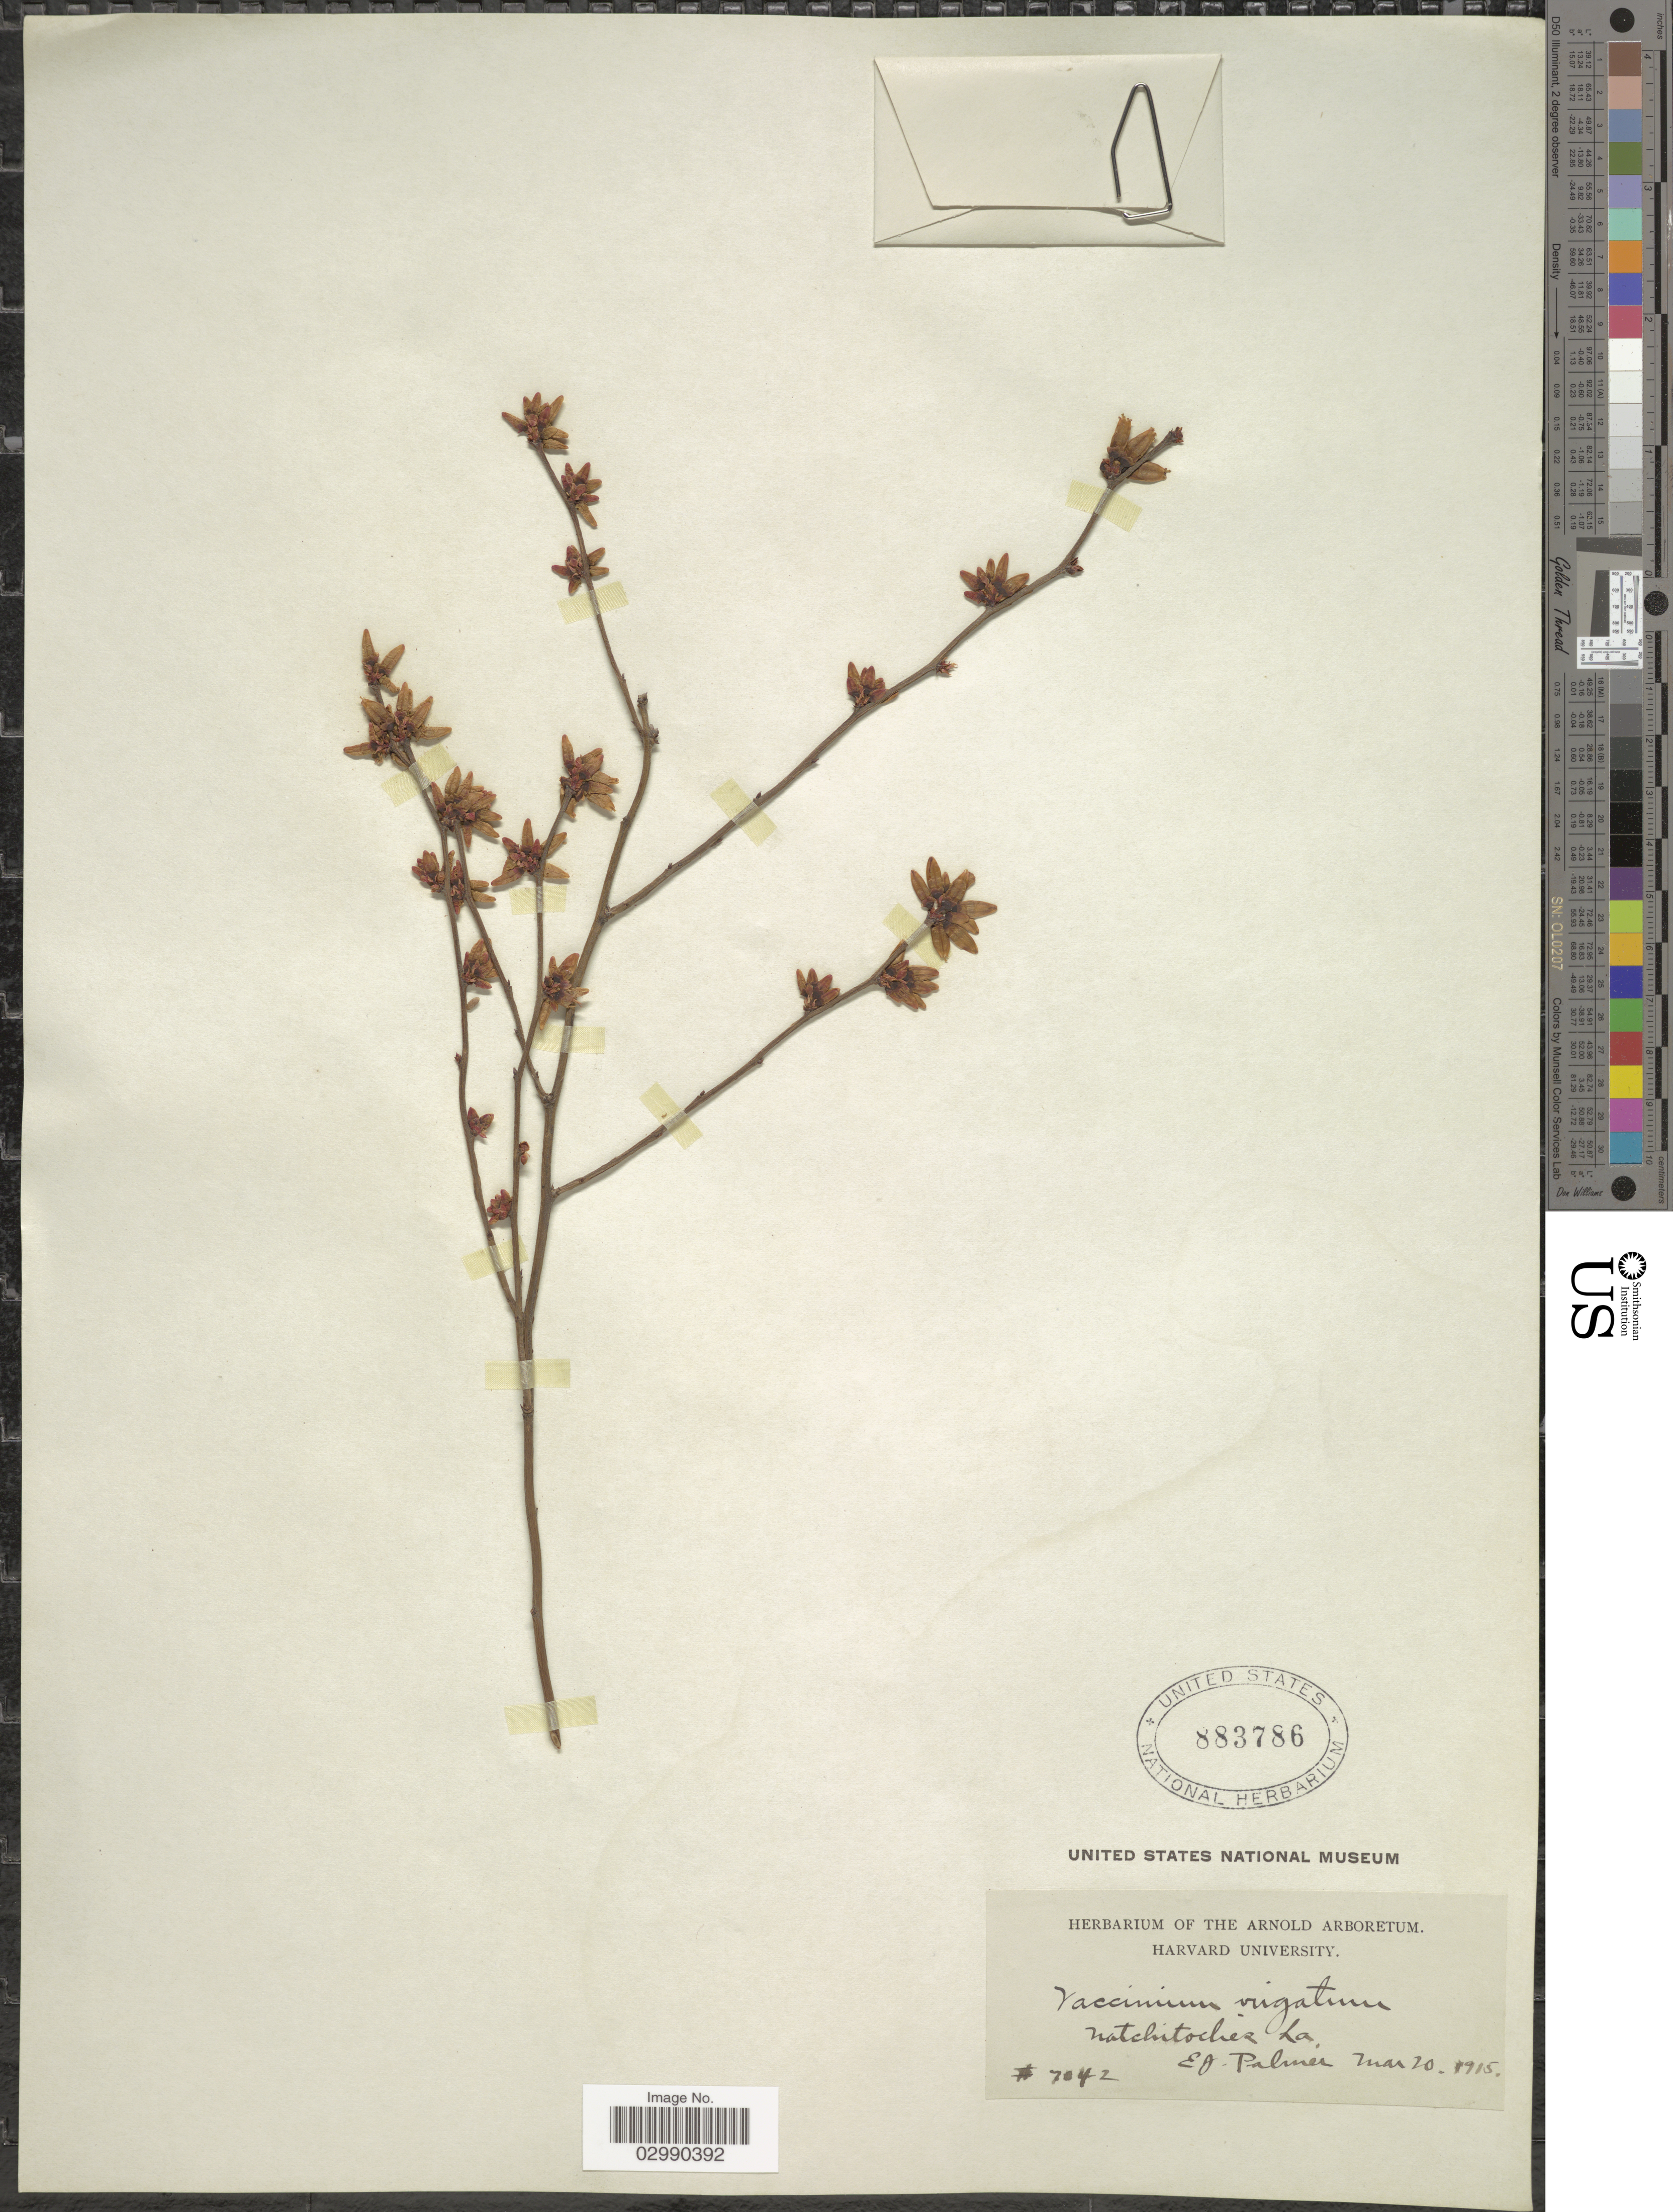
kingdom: Plantae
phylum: Tracheophyta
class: Magnoliopsida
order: Ericales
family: Ericaceae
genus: Vaccinium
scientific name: Vaccinium virgatum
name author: Aiton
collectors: E. J. Palmer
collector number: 7042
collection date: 1915-03-20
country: United States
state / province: Louisiana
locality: Natchitochez La.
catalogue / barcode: US 883786